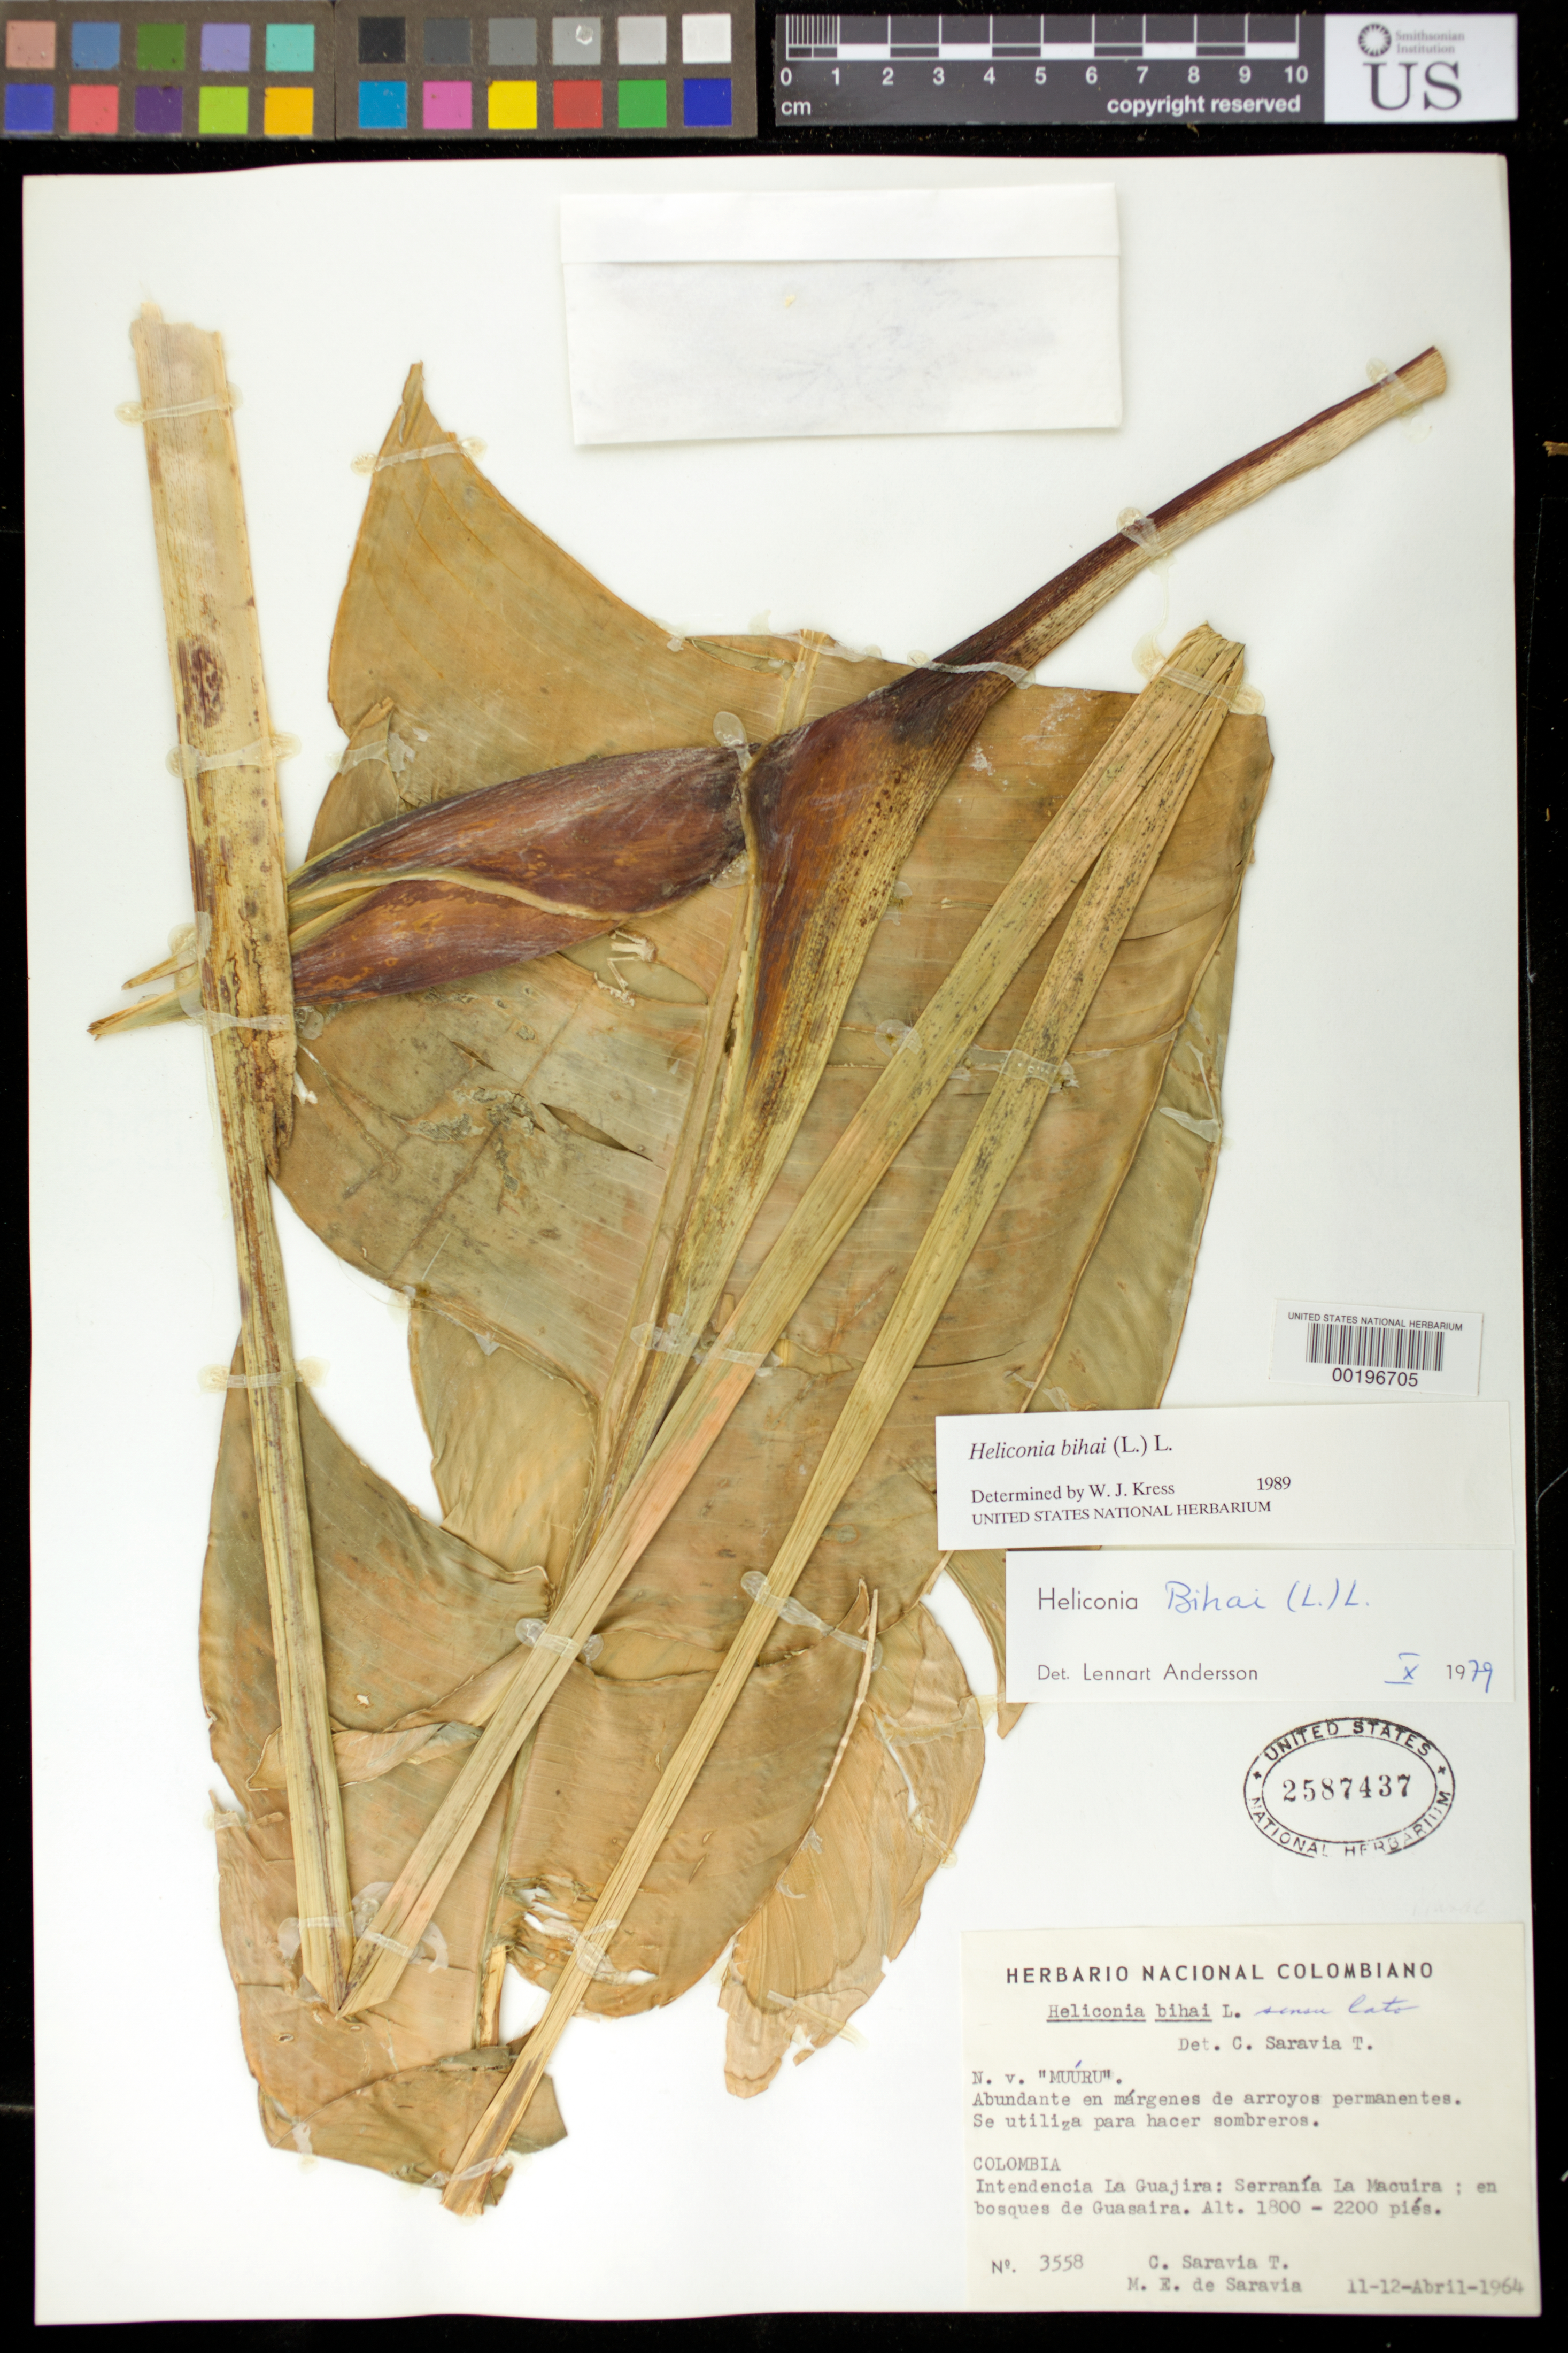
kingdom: Plantae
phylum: Tracheophyta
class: Liliopsida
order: Zingiberales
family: Heliconiaceae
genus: Heliconia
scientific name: Heliconia bihai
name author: (L.) L.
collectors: C. Saravia T. & M. E. Saravia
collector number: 3558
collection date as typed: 11 Apr 1964 to 12 Apr 1964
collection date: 1964-04-11/1964-04-12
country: Colombia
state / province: La Guajira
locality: Serrania la Macuira; in forests of Guasaira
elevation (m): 549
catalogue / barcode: US 2587437